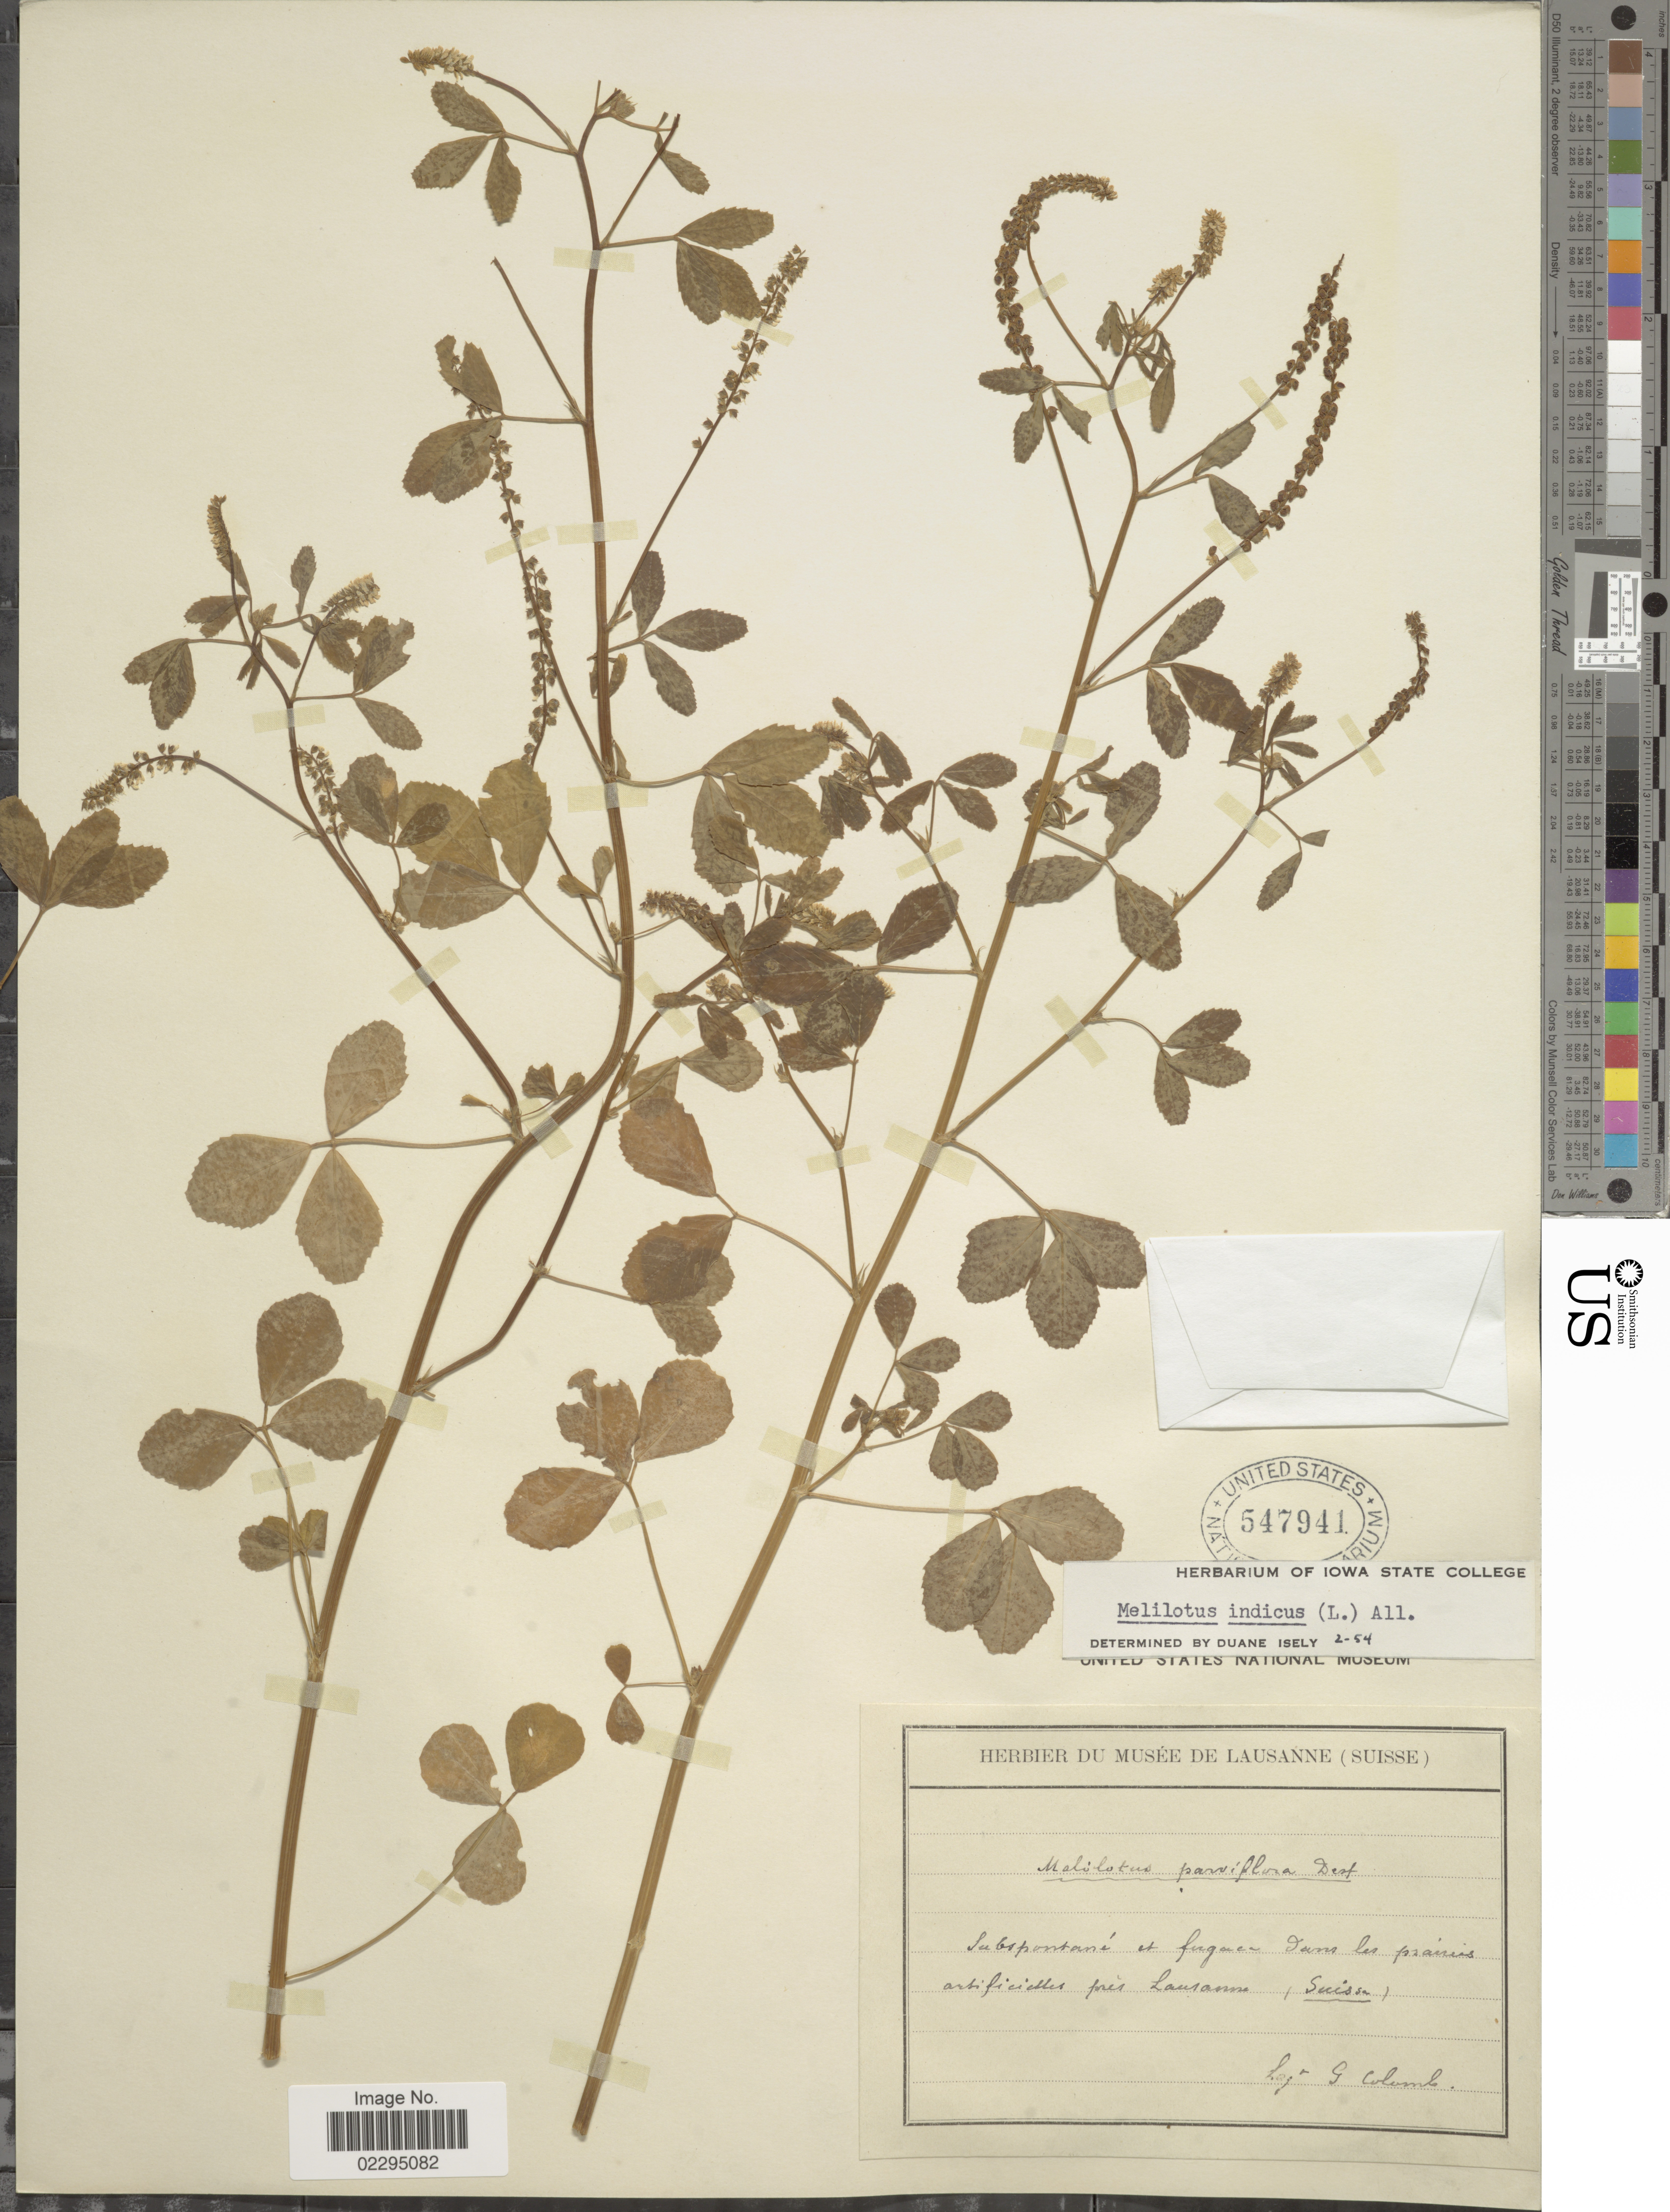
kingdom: Plantae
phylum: Tracheophyta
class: Magnoliopsida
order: Fabales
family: Fabaceae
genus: Melilotus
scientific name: Melilotus indicus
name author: (L.) All.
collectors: G. Colomb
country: Switzerland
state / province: Vaud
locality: Subspontane et fugace dans les prairies artificielles pres Lausanne (Suisse)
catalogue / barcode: US 547941